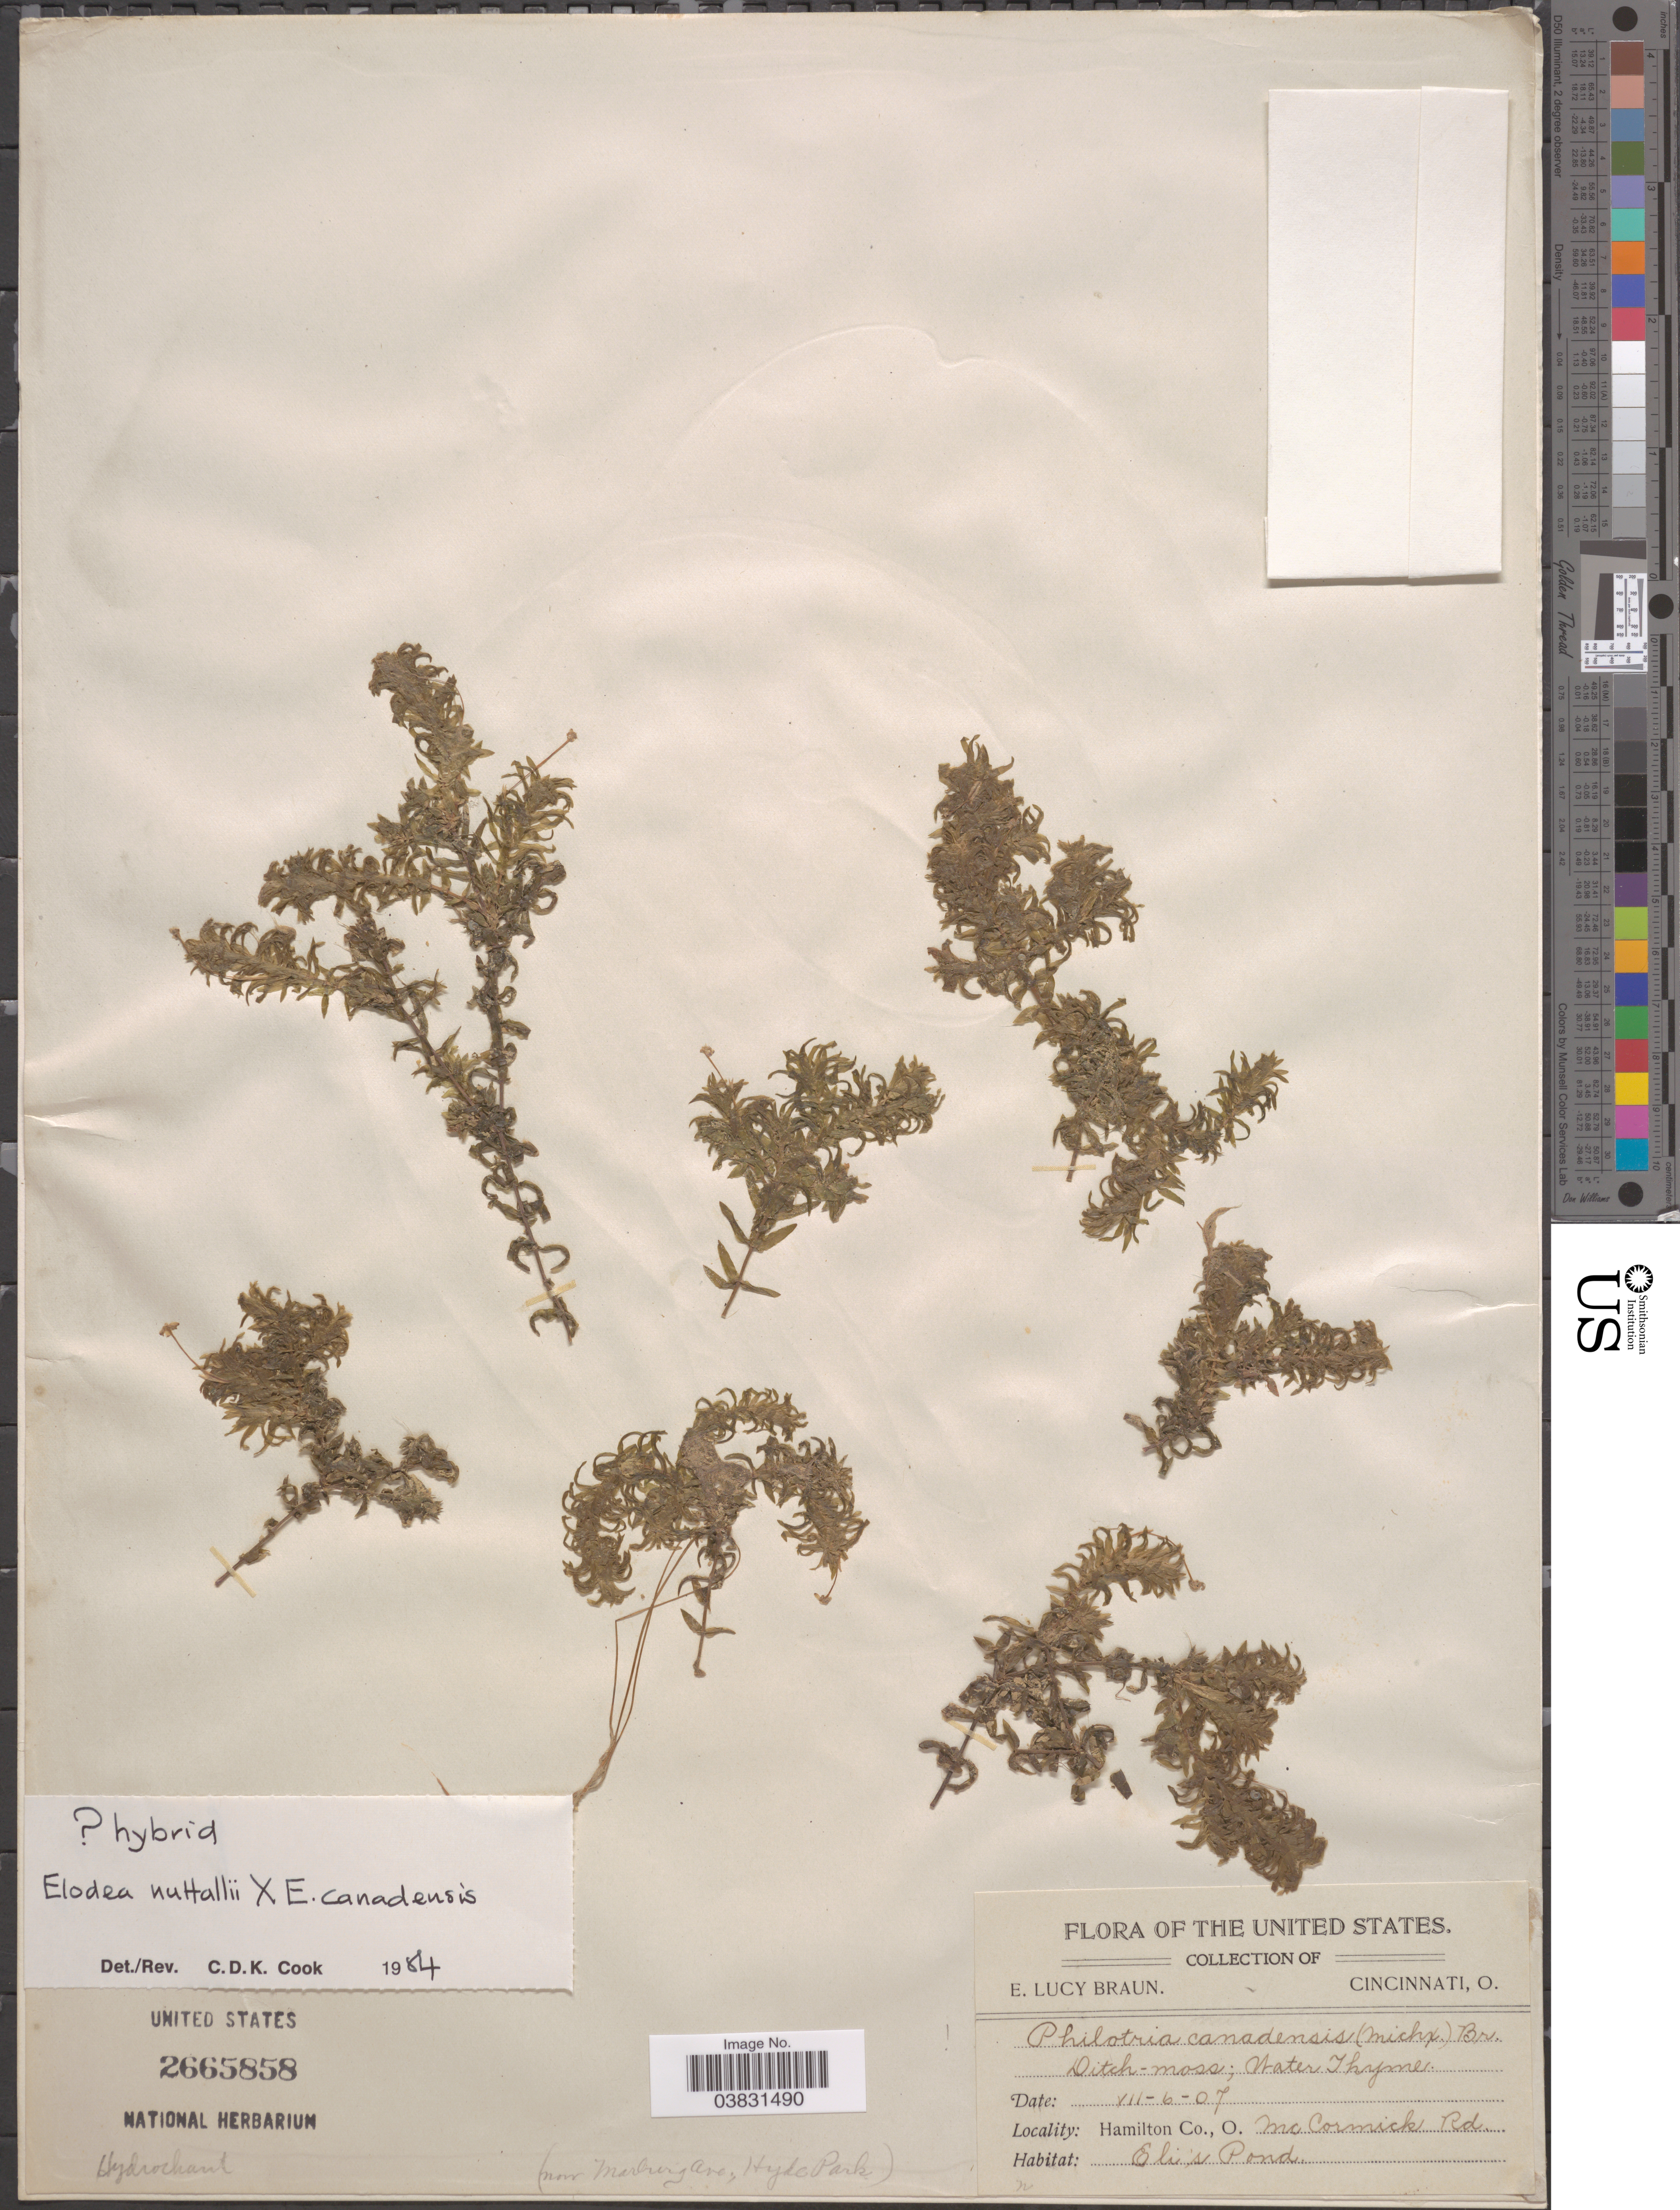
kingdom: Plantae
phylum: Tracheophyta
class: Liliopsida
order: Alismatales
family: Hydrocharitaceae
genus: Elodea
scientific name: Elodea nuttallii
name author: (Planch.) H. St. John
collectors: E. L. Braun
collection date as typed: Transcribed d/m/y: 6/7/7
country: United States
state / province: Ohio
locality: Hamilton Co. McCormick Rd. Eli's Pond.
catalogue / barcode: US 2665858